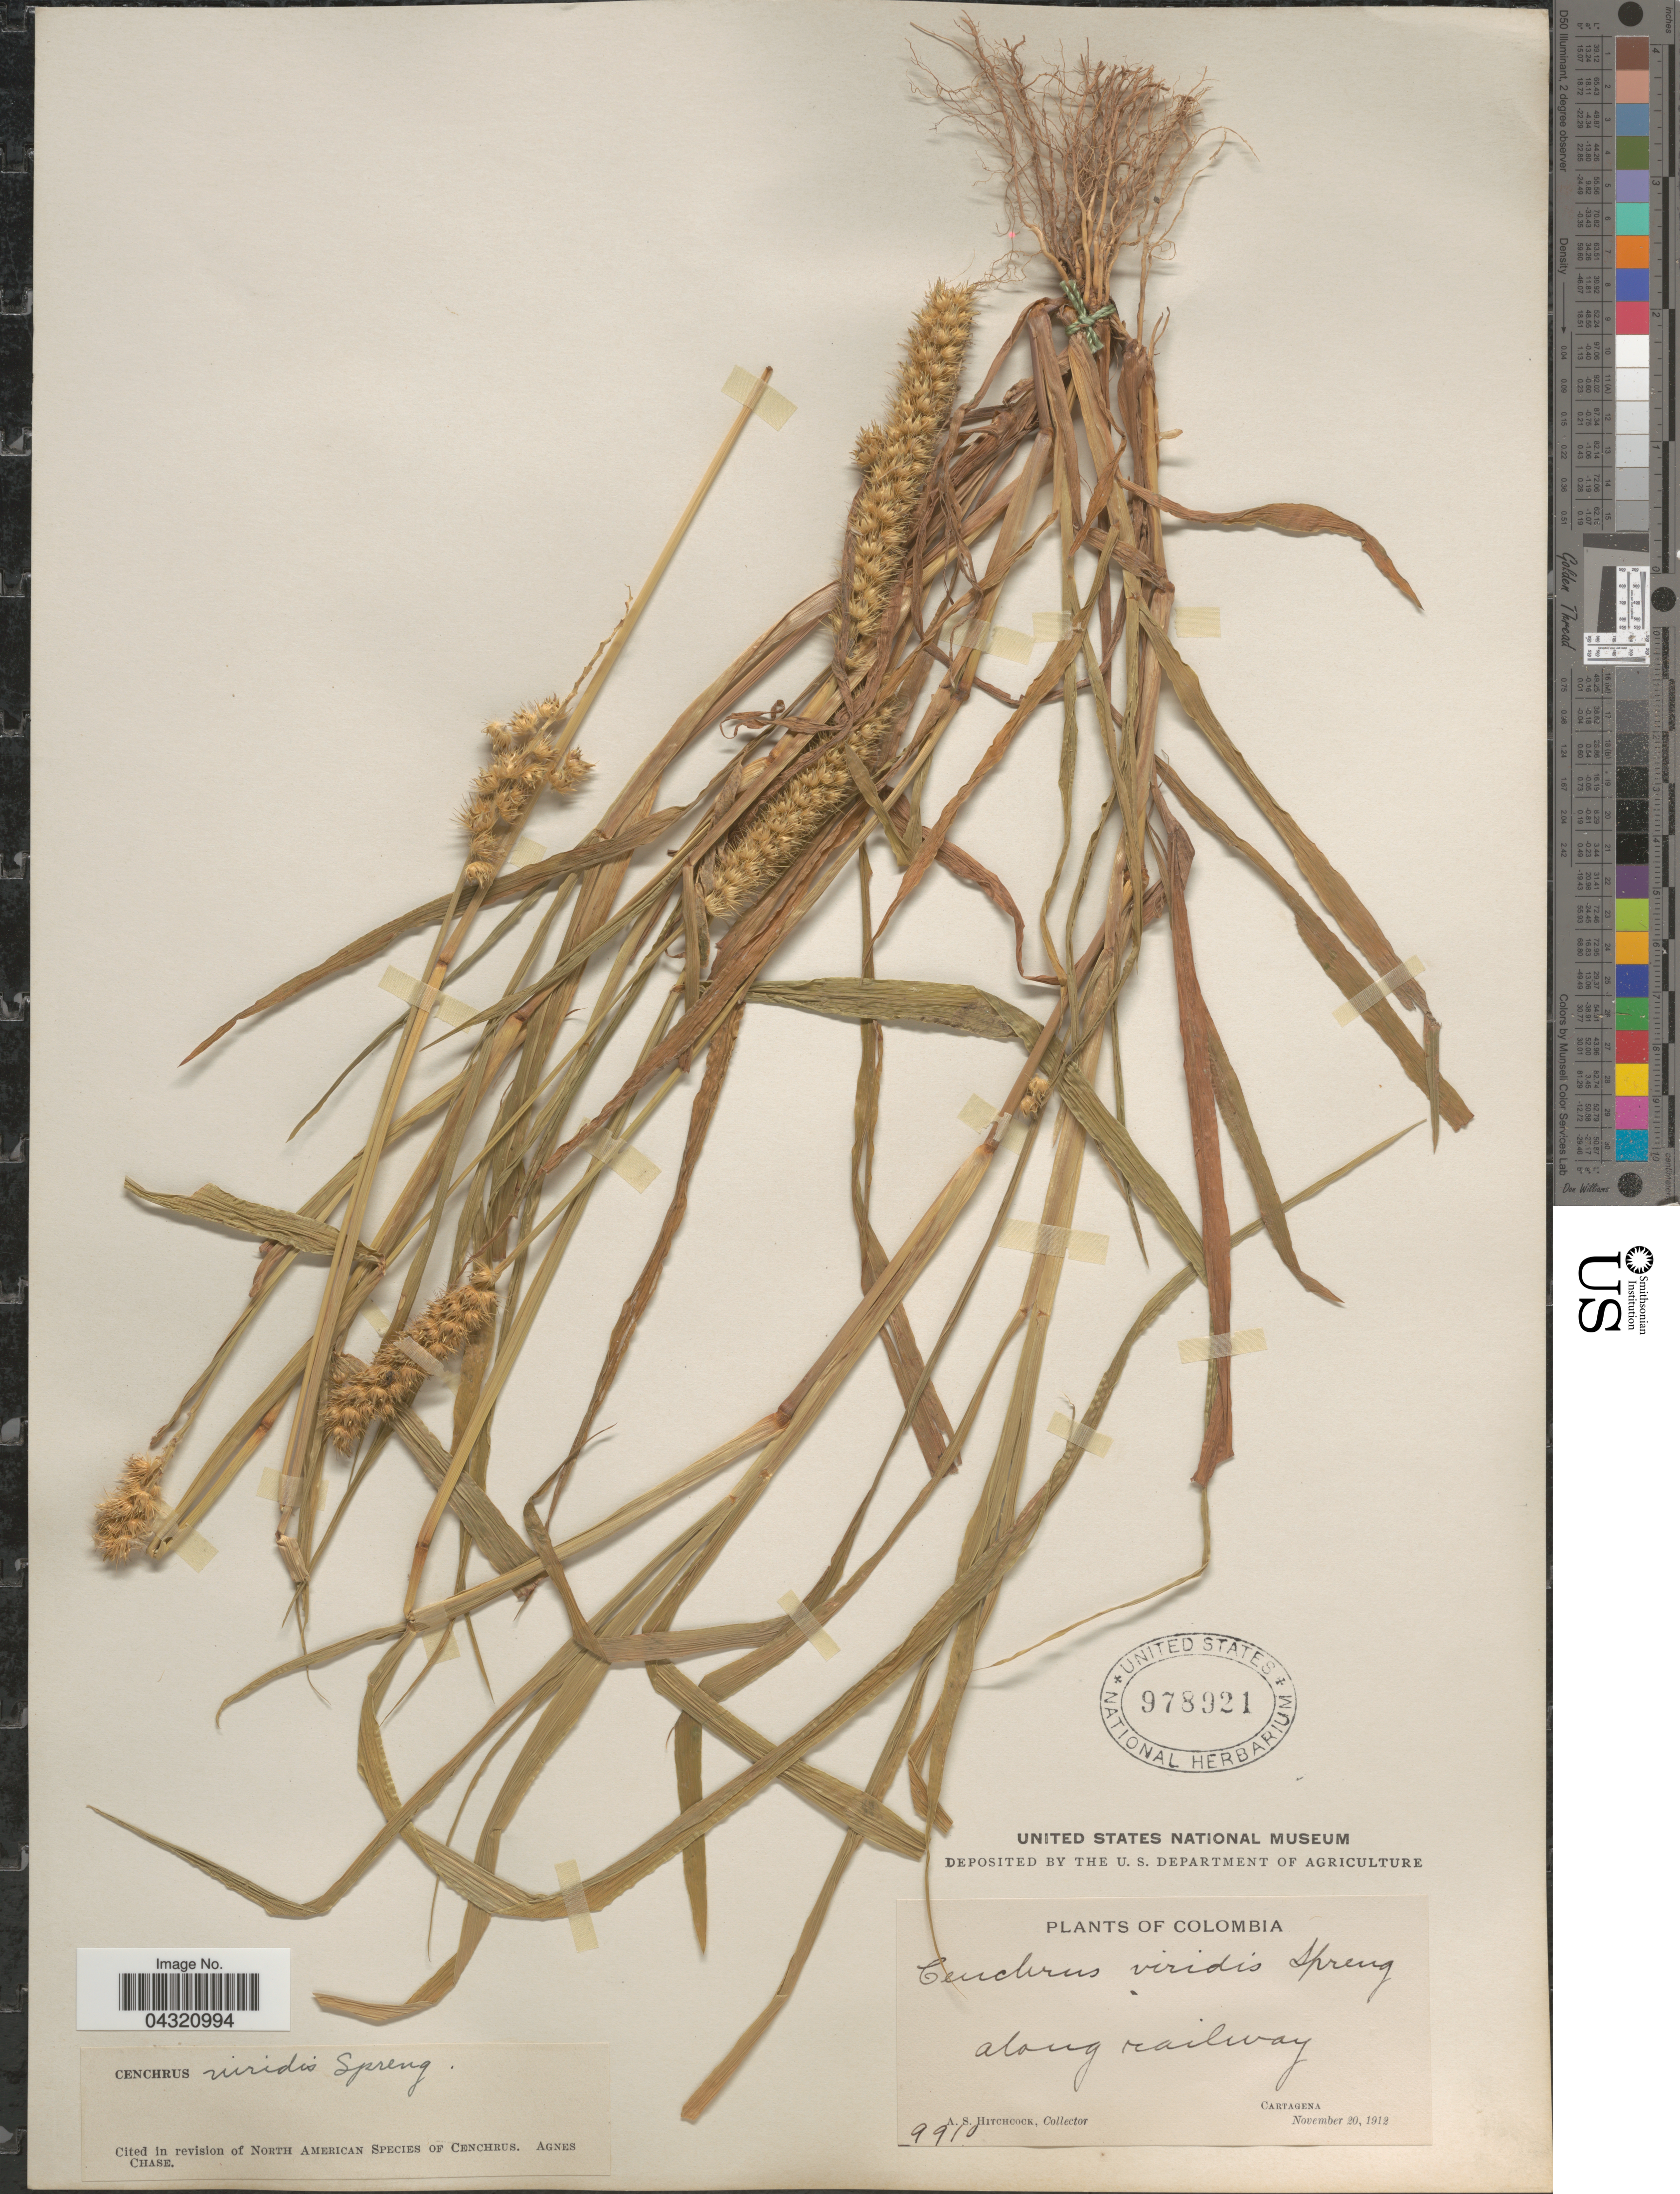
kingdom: Plantae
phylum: Tracheophyta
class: Liliopsida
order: Poales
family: Poaceae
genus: Cenchrus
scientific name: Cenchrus brownii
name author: Roem. & Schult.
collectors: A. S. Hitchcock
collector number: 9910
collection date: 1912-11-20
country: Colombia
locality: Cartagena.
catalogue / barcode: US 978921